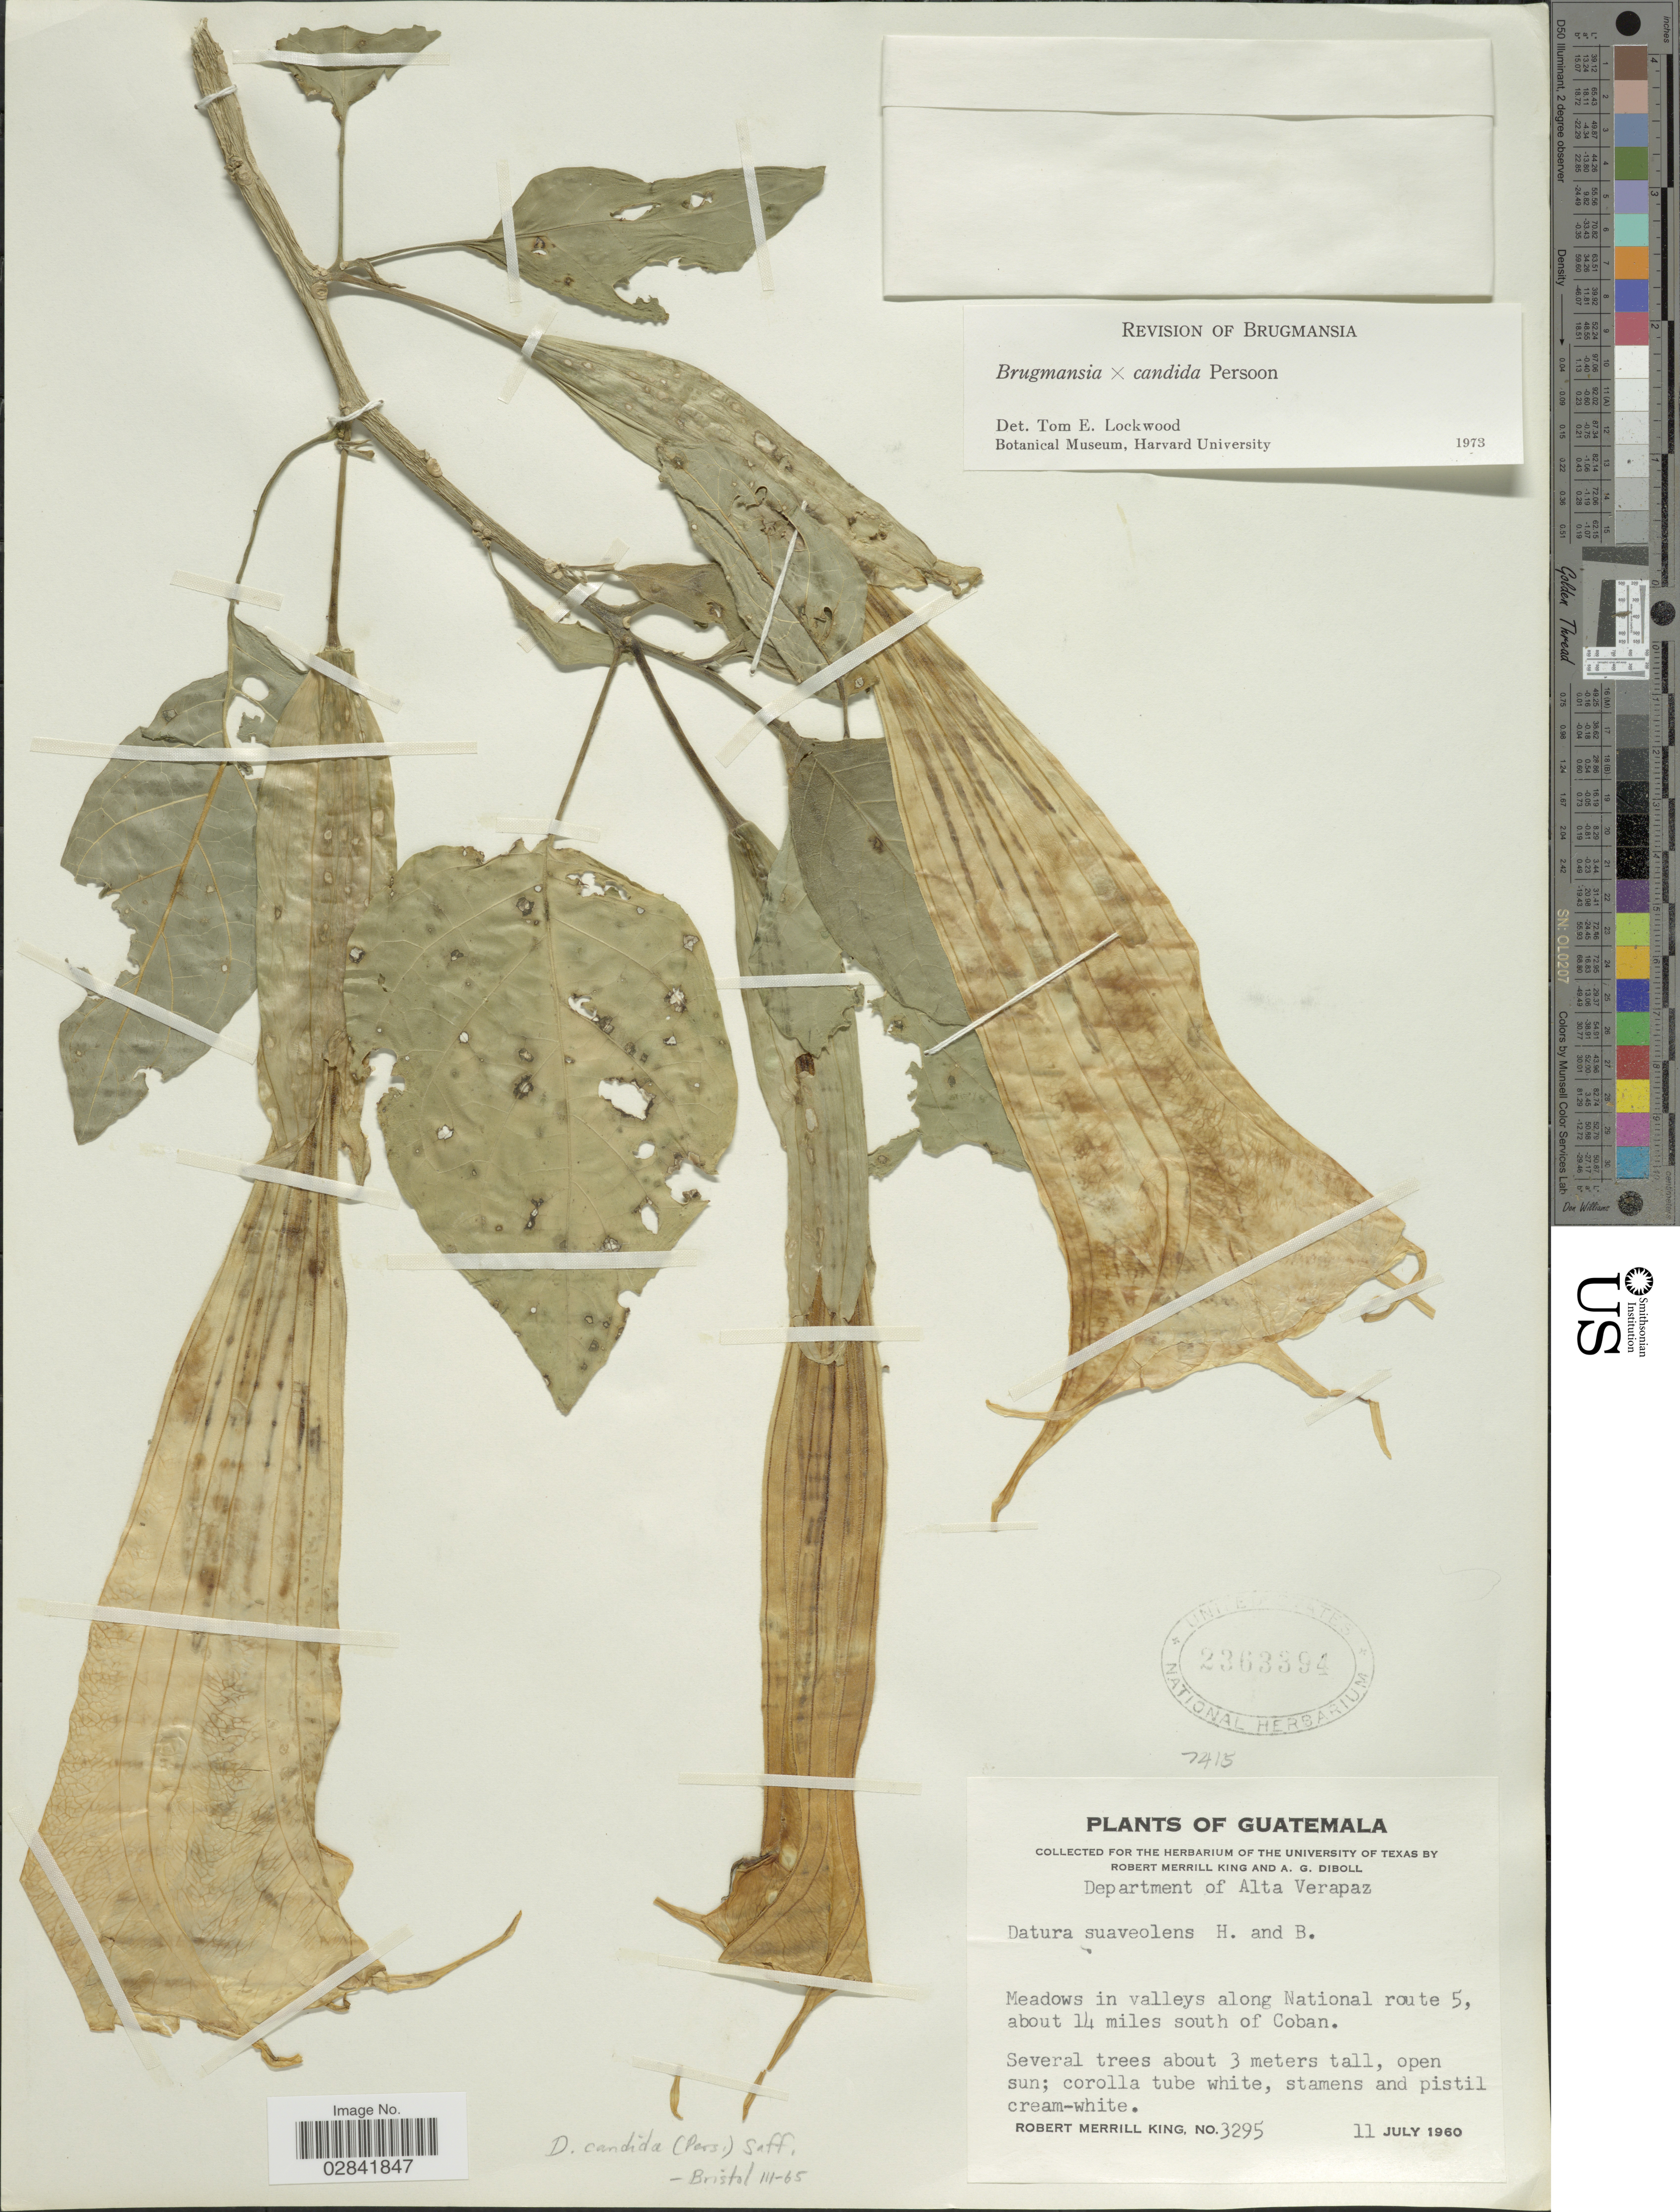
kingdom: Plantae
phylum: Tracheophyta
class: Magnoliopsida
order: Solanales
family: Solanaceae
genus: Brugmansia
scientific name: Brugmansia x candida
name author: Pers.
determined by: Lockwood, T. E.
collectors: R. M. King & A. Diboll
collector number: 3295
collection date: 1960-07-11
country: Guatemala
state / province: Alta Verapaz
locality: Department of Alta Verapaz. Meadows in valleys along National route 5, about 14 miles south of Coban.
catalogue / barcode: US 2363394